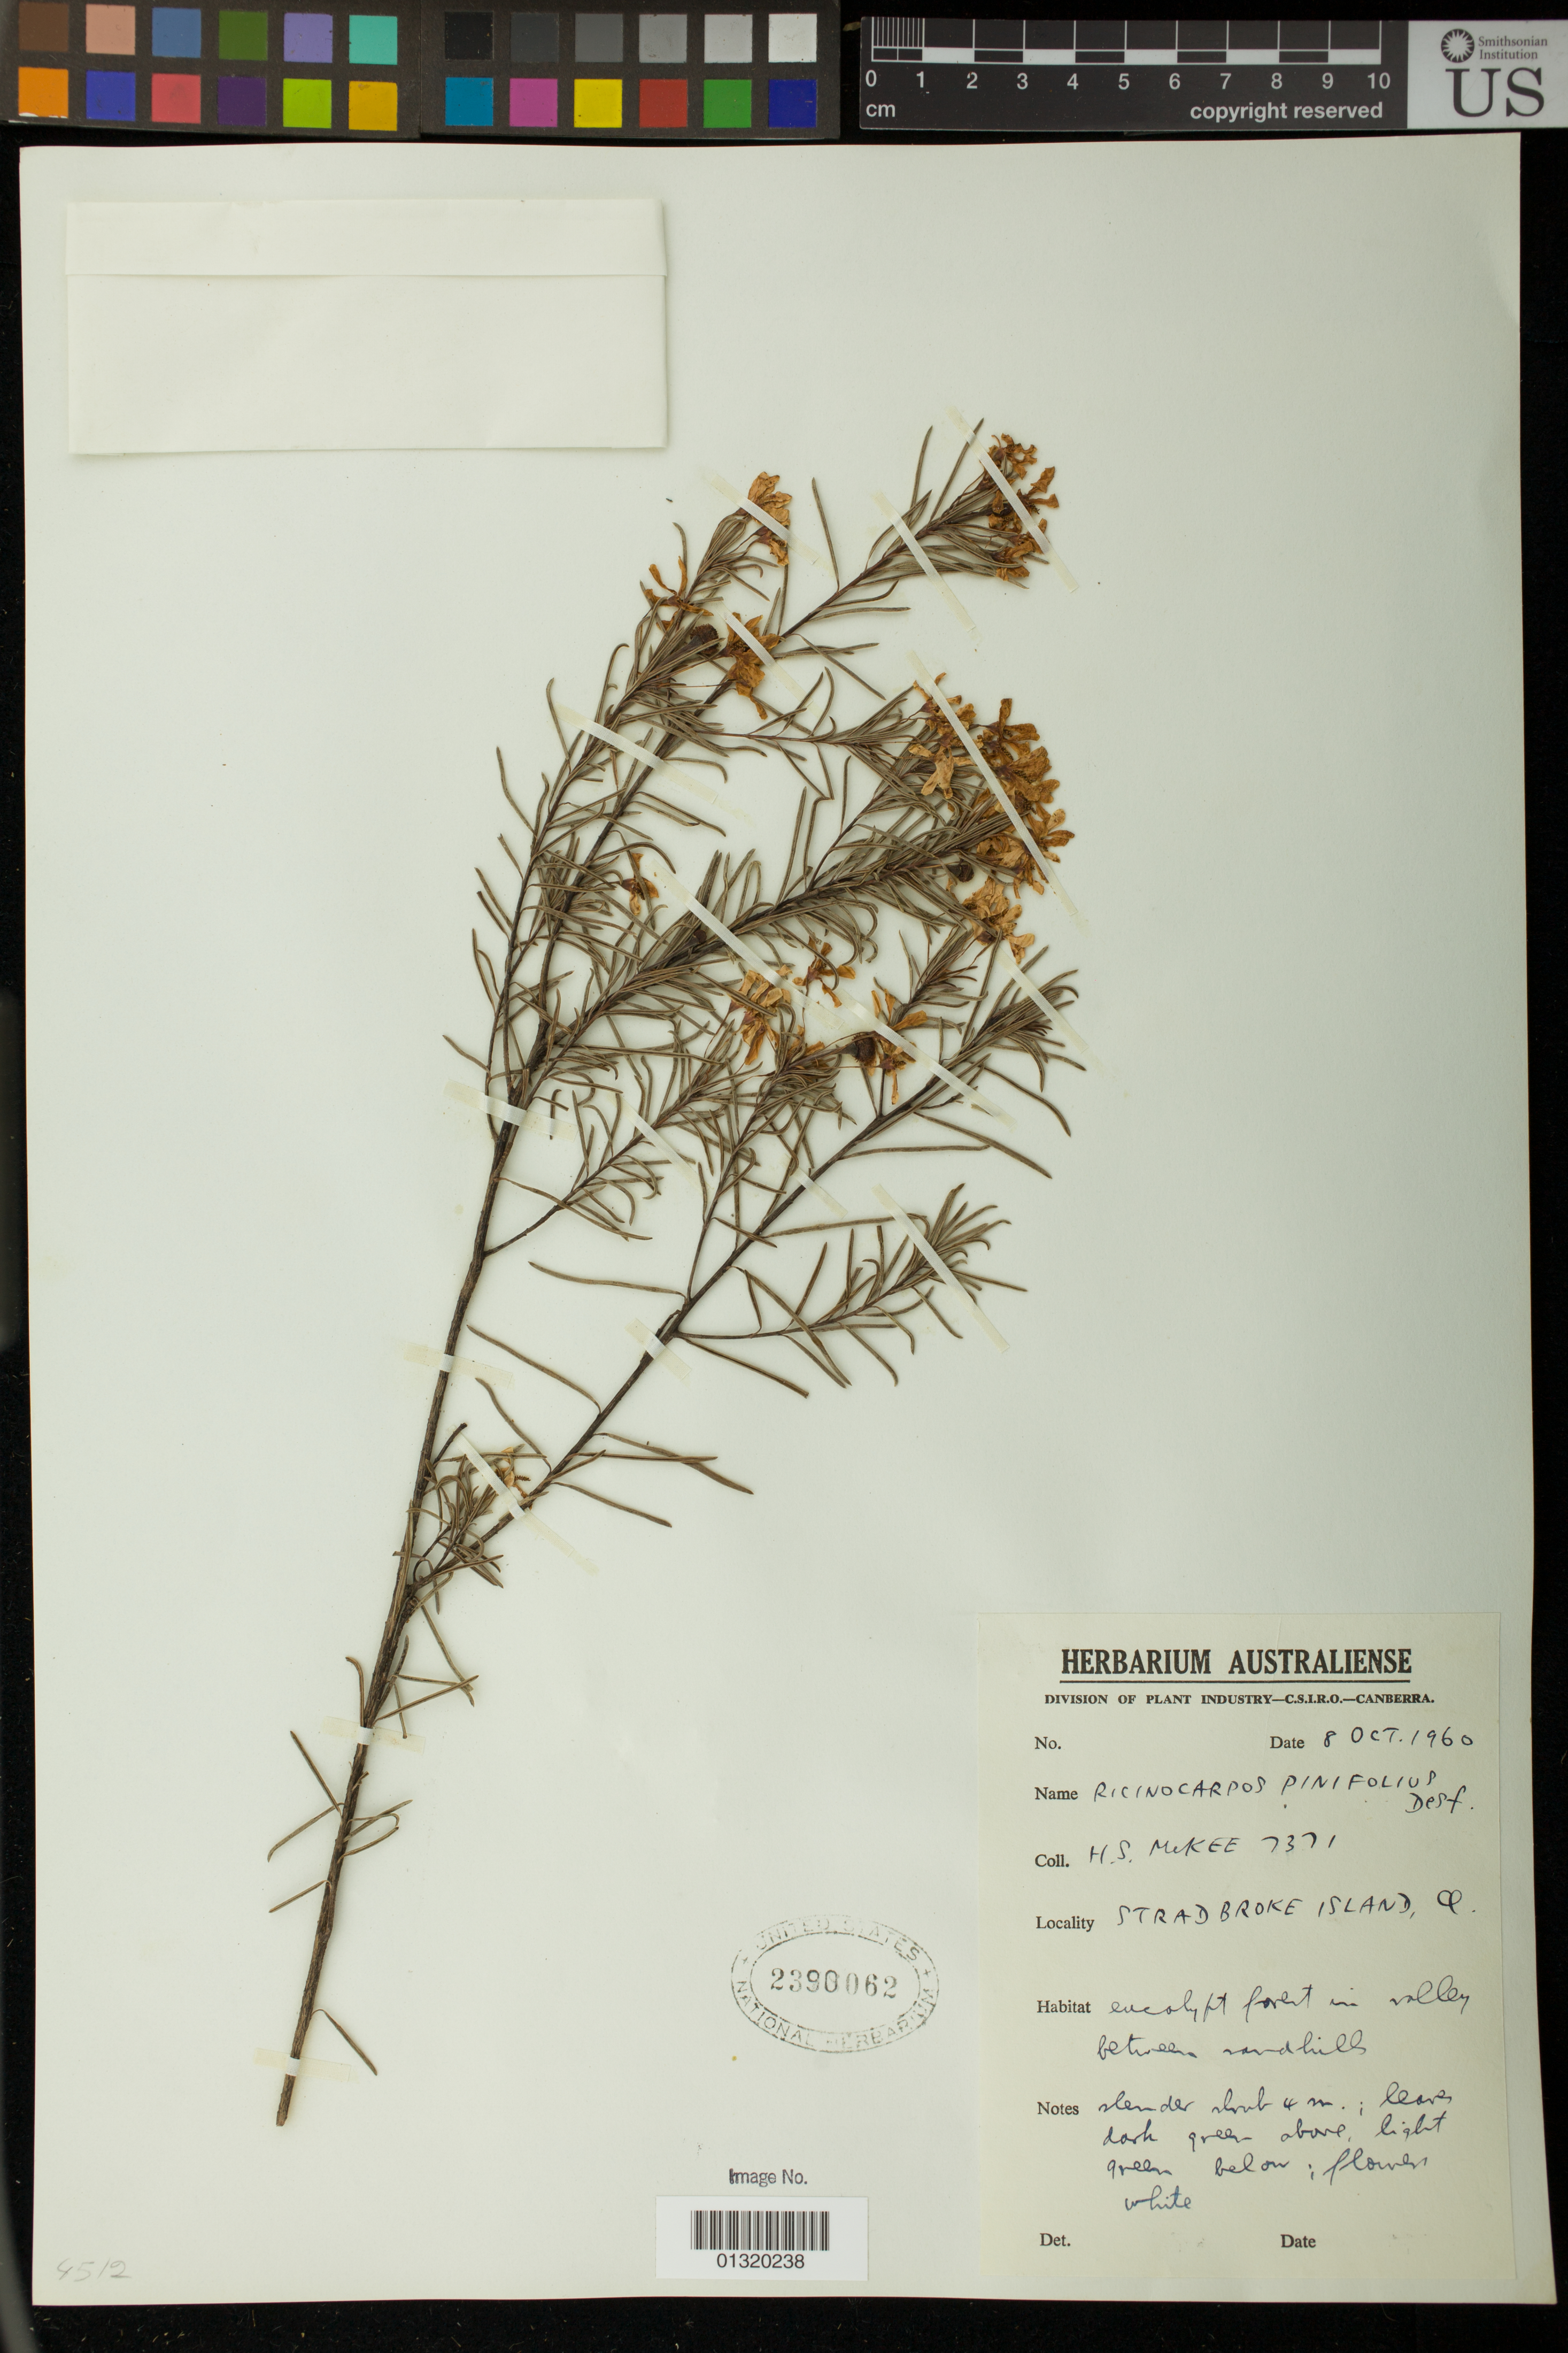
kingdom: Plantae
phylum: Tracheophyta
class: Magnoliopsida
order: Malpighiales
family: Euphorbiaceae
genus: Ricinocarpos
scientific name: Ricinocarpos pinifolius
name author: Desf.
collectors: H. S. McKee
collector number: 7371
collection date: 1960-10-08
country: Australia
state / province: Queensland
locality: Stradbroke Island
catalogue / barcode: US 2390062